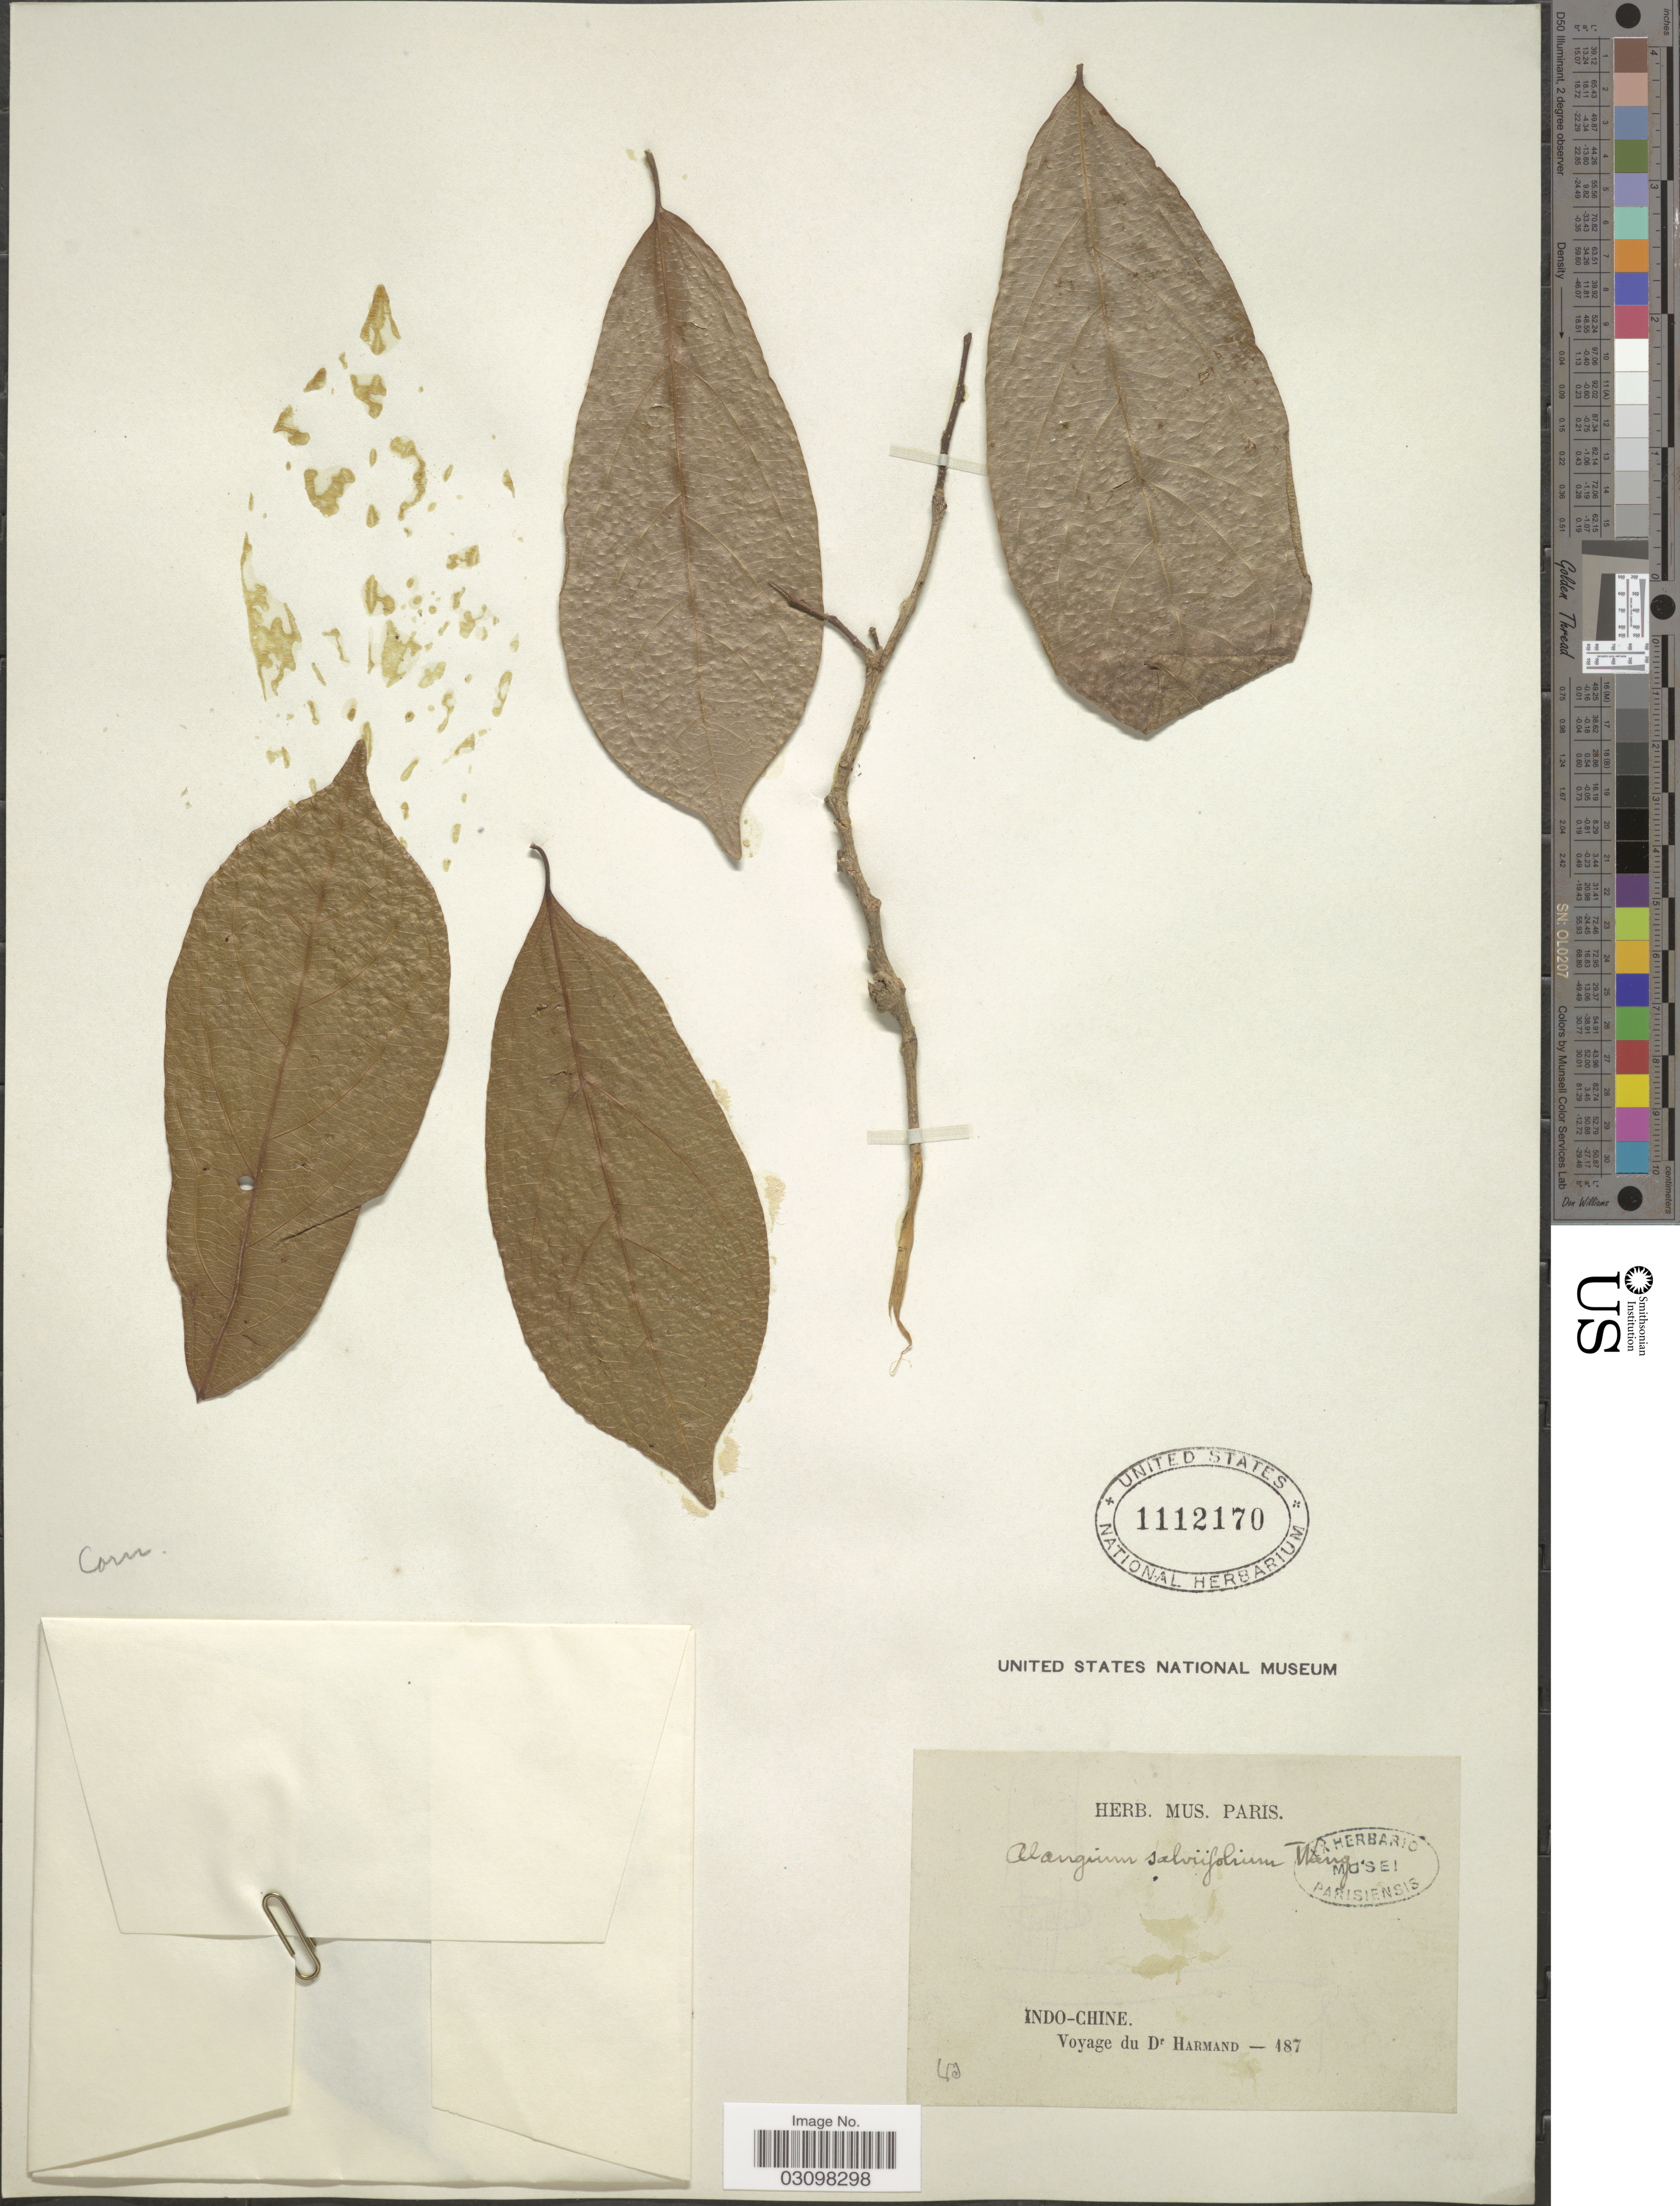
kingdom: Plantae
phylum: Tracheophyta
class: Magnoliopsida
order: Cornales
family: Cornaceae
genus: Alangium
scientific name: Alangium salviifolium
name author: (L. f.) Wangerin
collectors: Harmand, --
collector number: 43*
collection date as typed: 187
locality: Indo-Chine.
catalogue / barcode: US 1112170